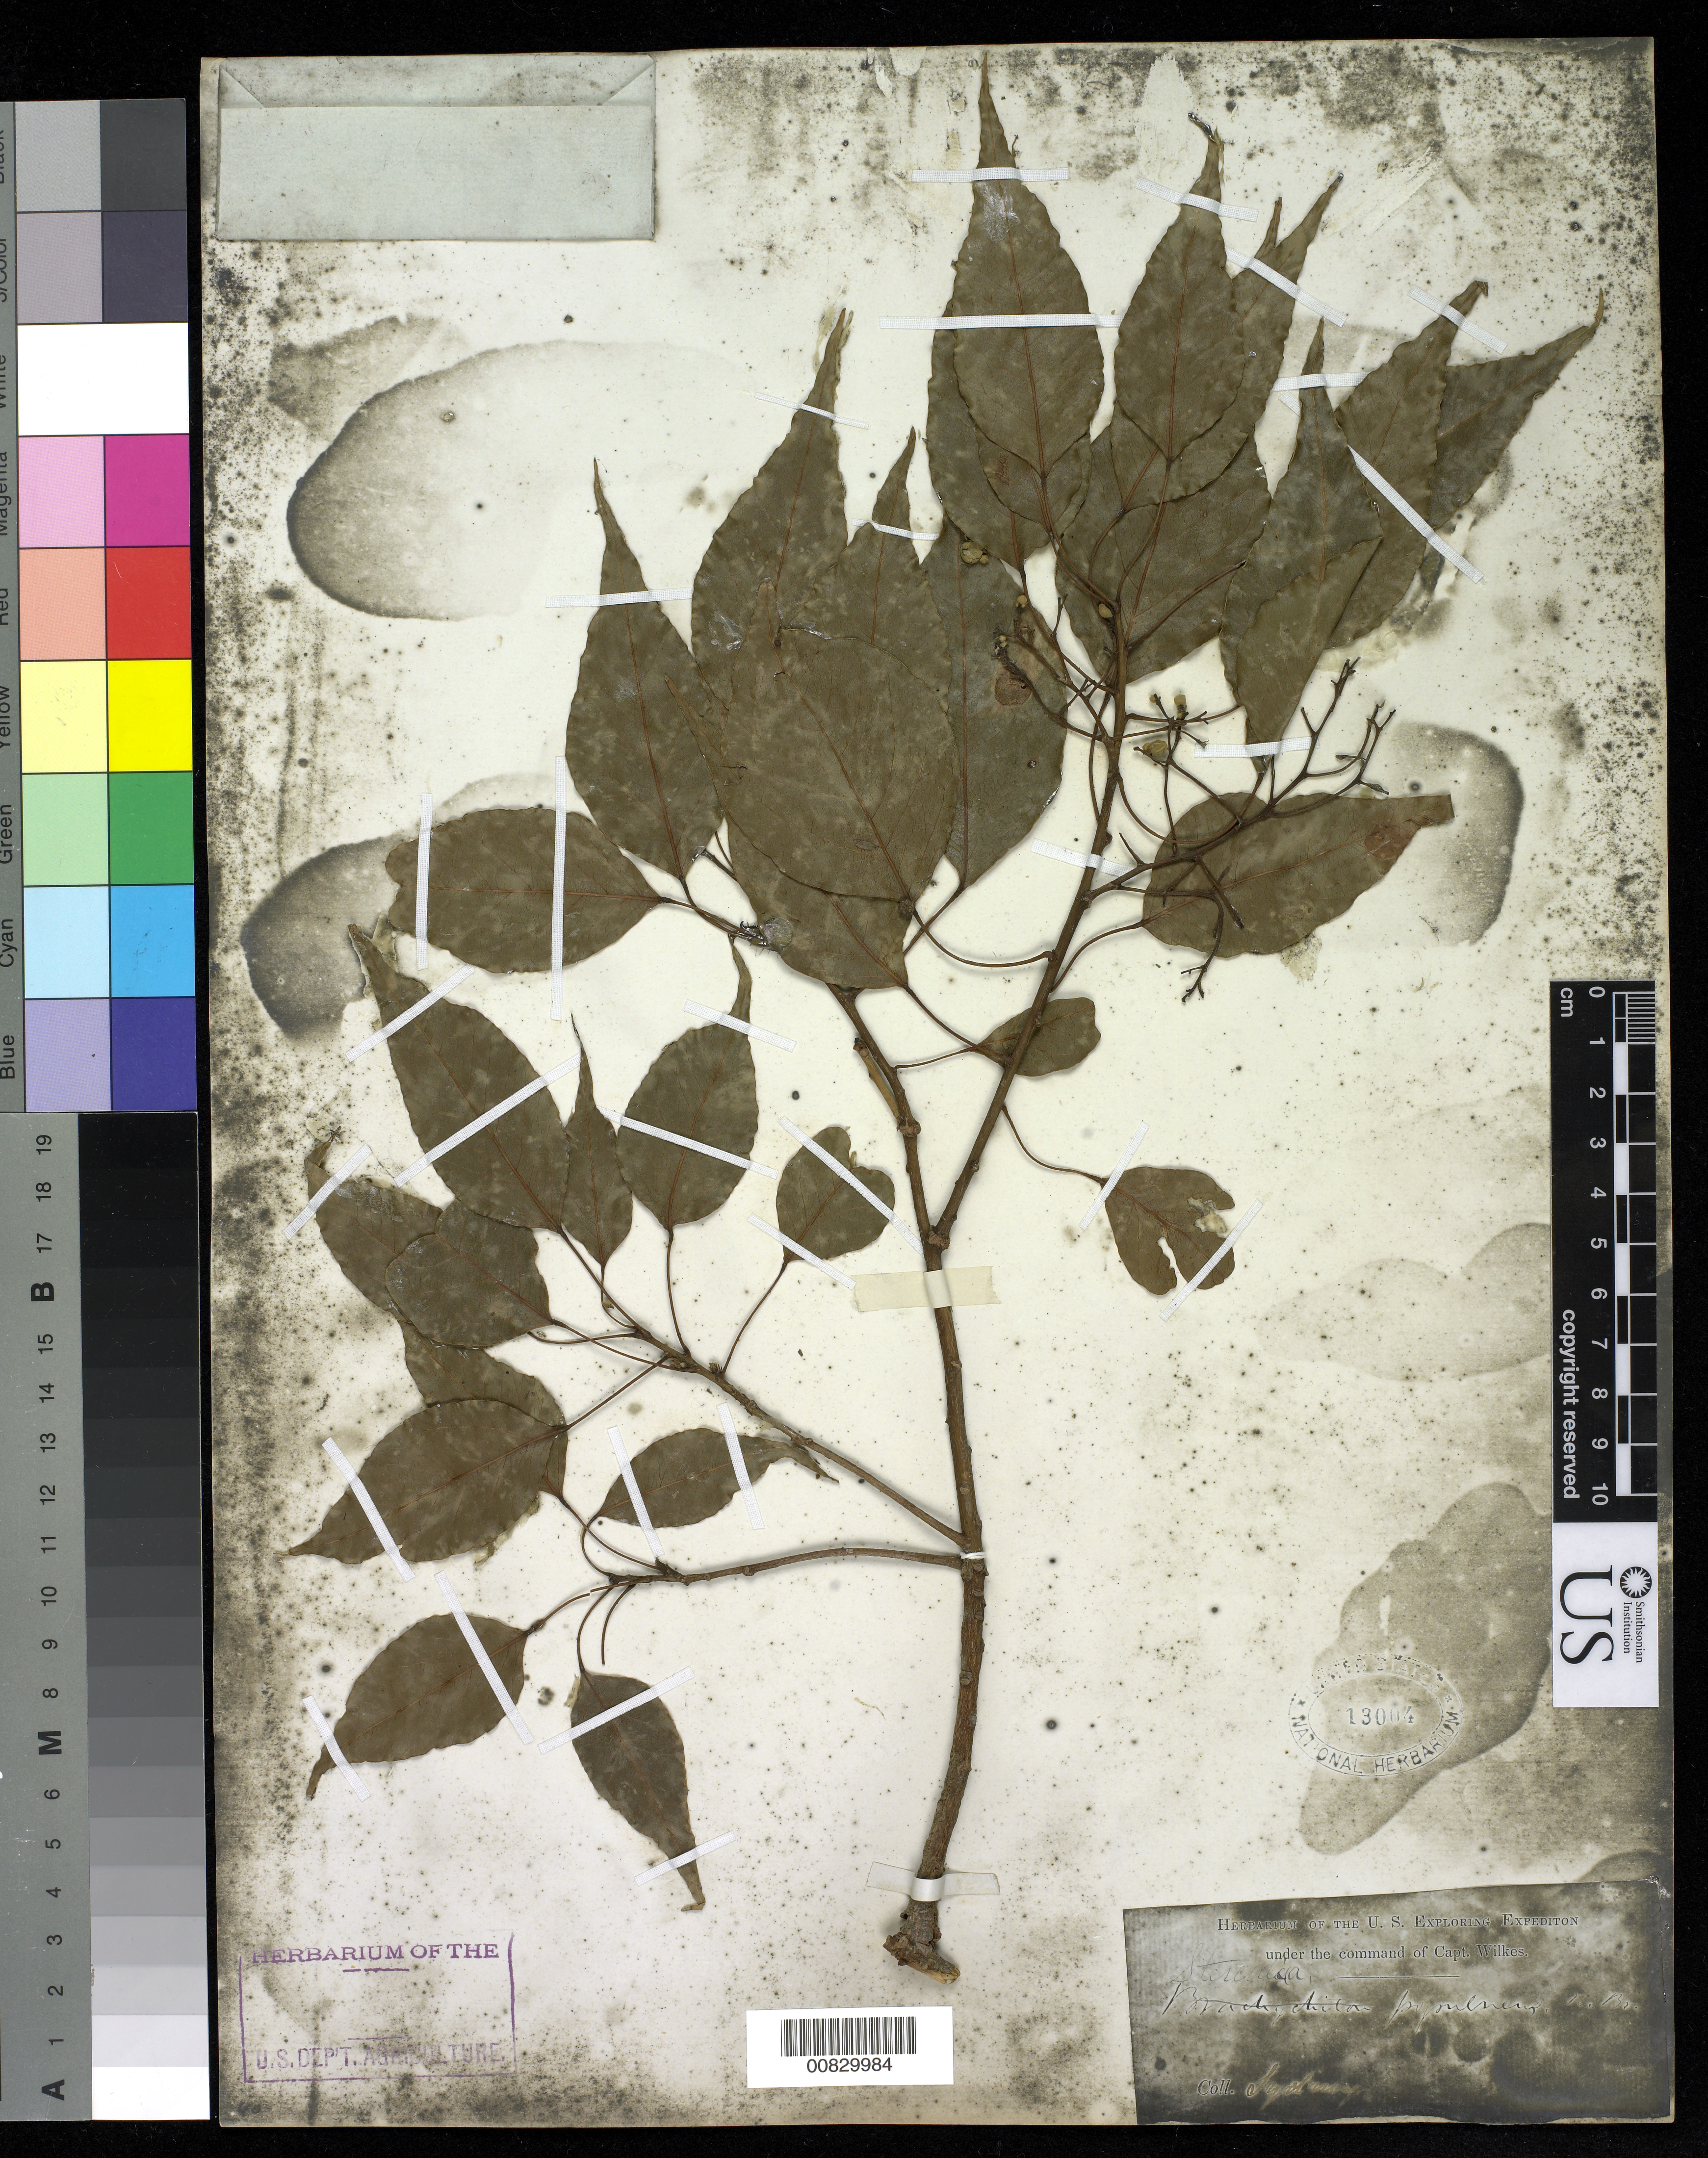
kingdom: Plantae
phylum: Tracheophyta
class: Magnoliopsida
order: Malvales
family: Malvaceae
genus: Brachychiton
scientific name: Brachychiton diversifolius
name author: R. Br.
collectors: Wilkes Explor. Exped.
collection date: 1838/1842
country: Australia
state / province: New South Wales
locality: Sydney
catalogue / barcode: US 13004